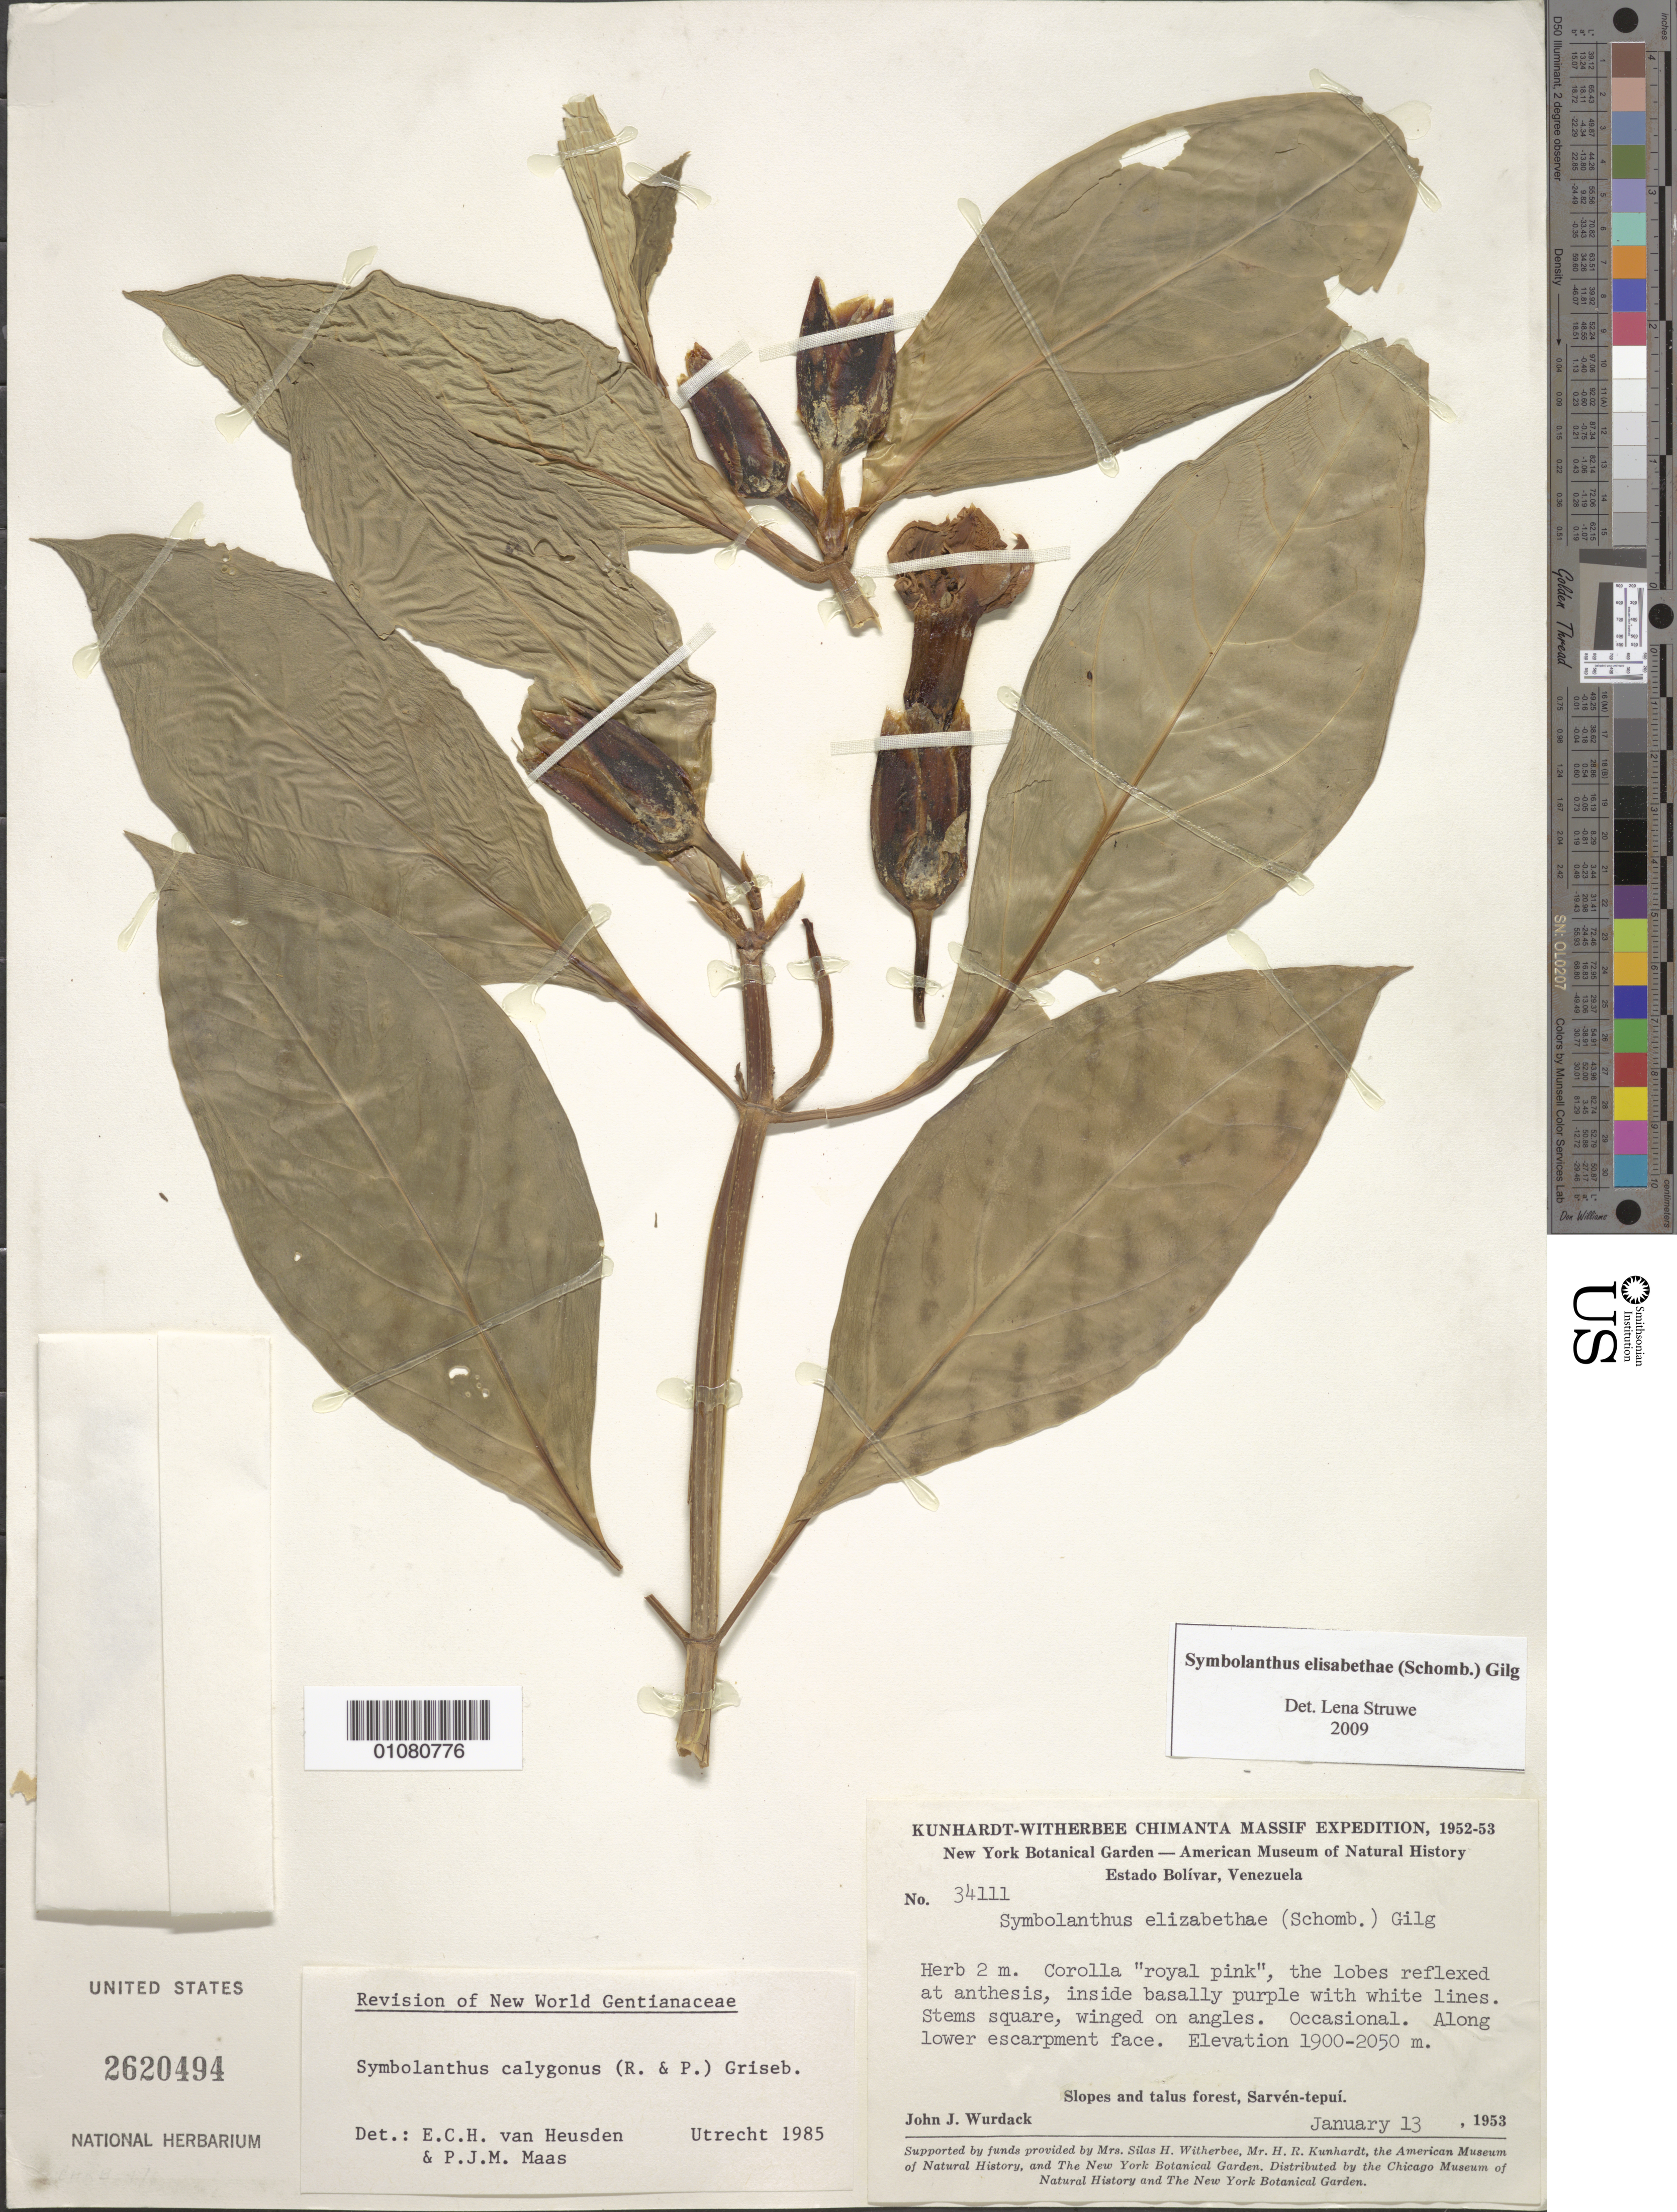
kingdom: Plantae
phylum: Tracheophyta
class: Magnoliopsida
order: Gentianales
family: Gentianaceae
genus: Symbolanthus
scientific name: Symbolanthus elisabethae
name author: (M.R. Schomb.) Gilg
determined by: Struwe, L.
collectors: J. J. Wurdack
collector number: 34111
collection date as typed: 13-Jan-53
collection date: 1953-01-13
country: Venezuela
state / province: Bolívar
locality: Sarvén-tepuí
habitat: Along lower escarpment face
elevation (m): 1900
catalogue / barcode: US 2620494